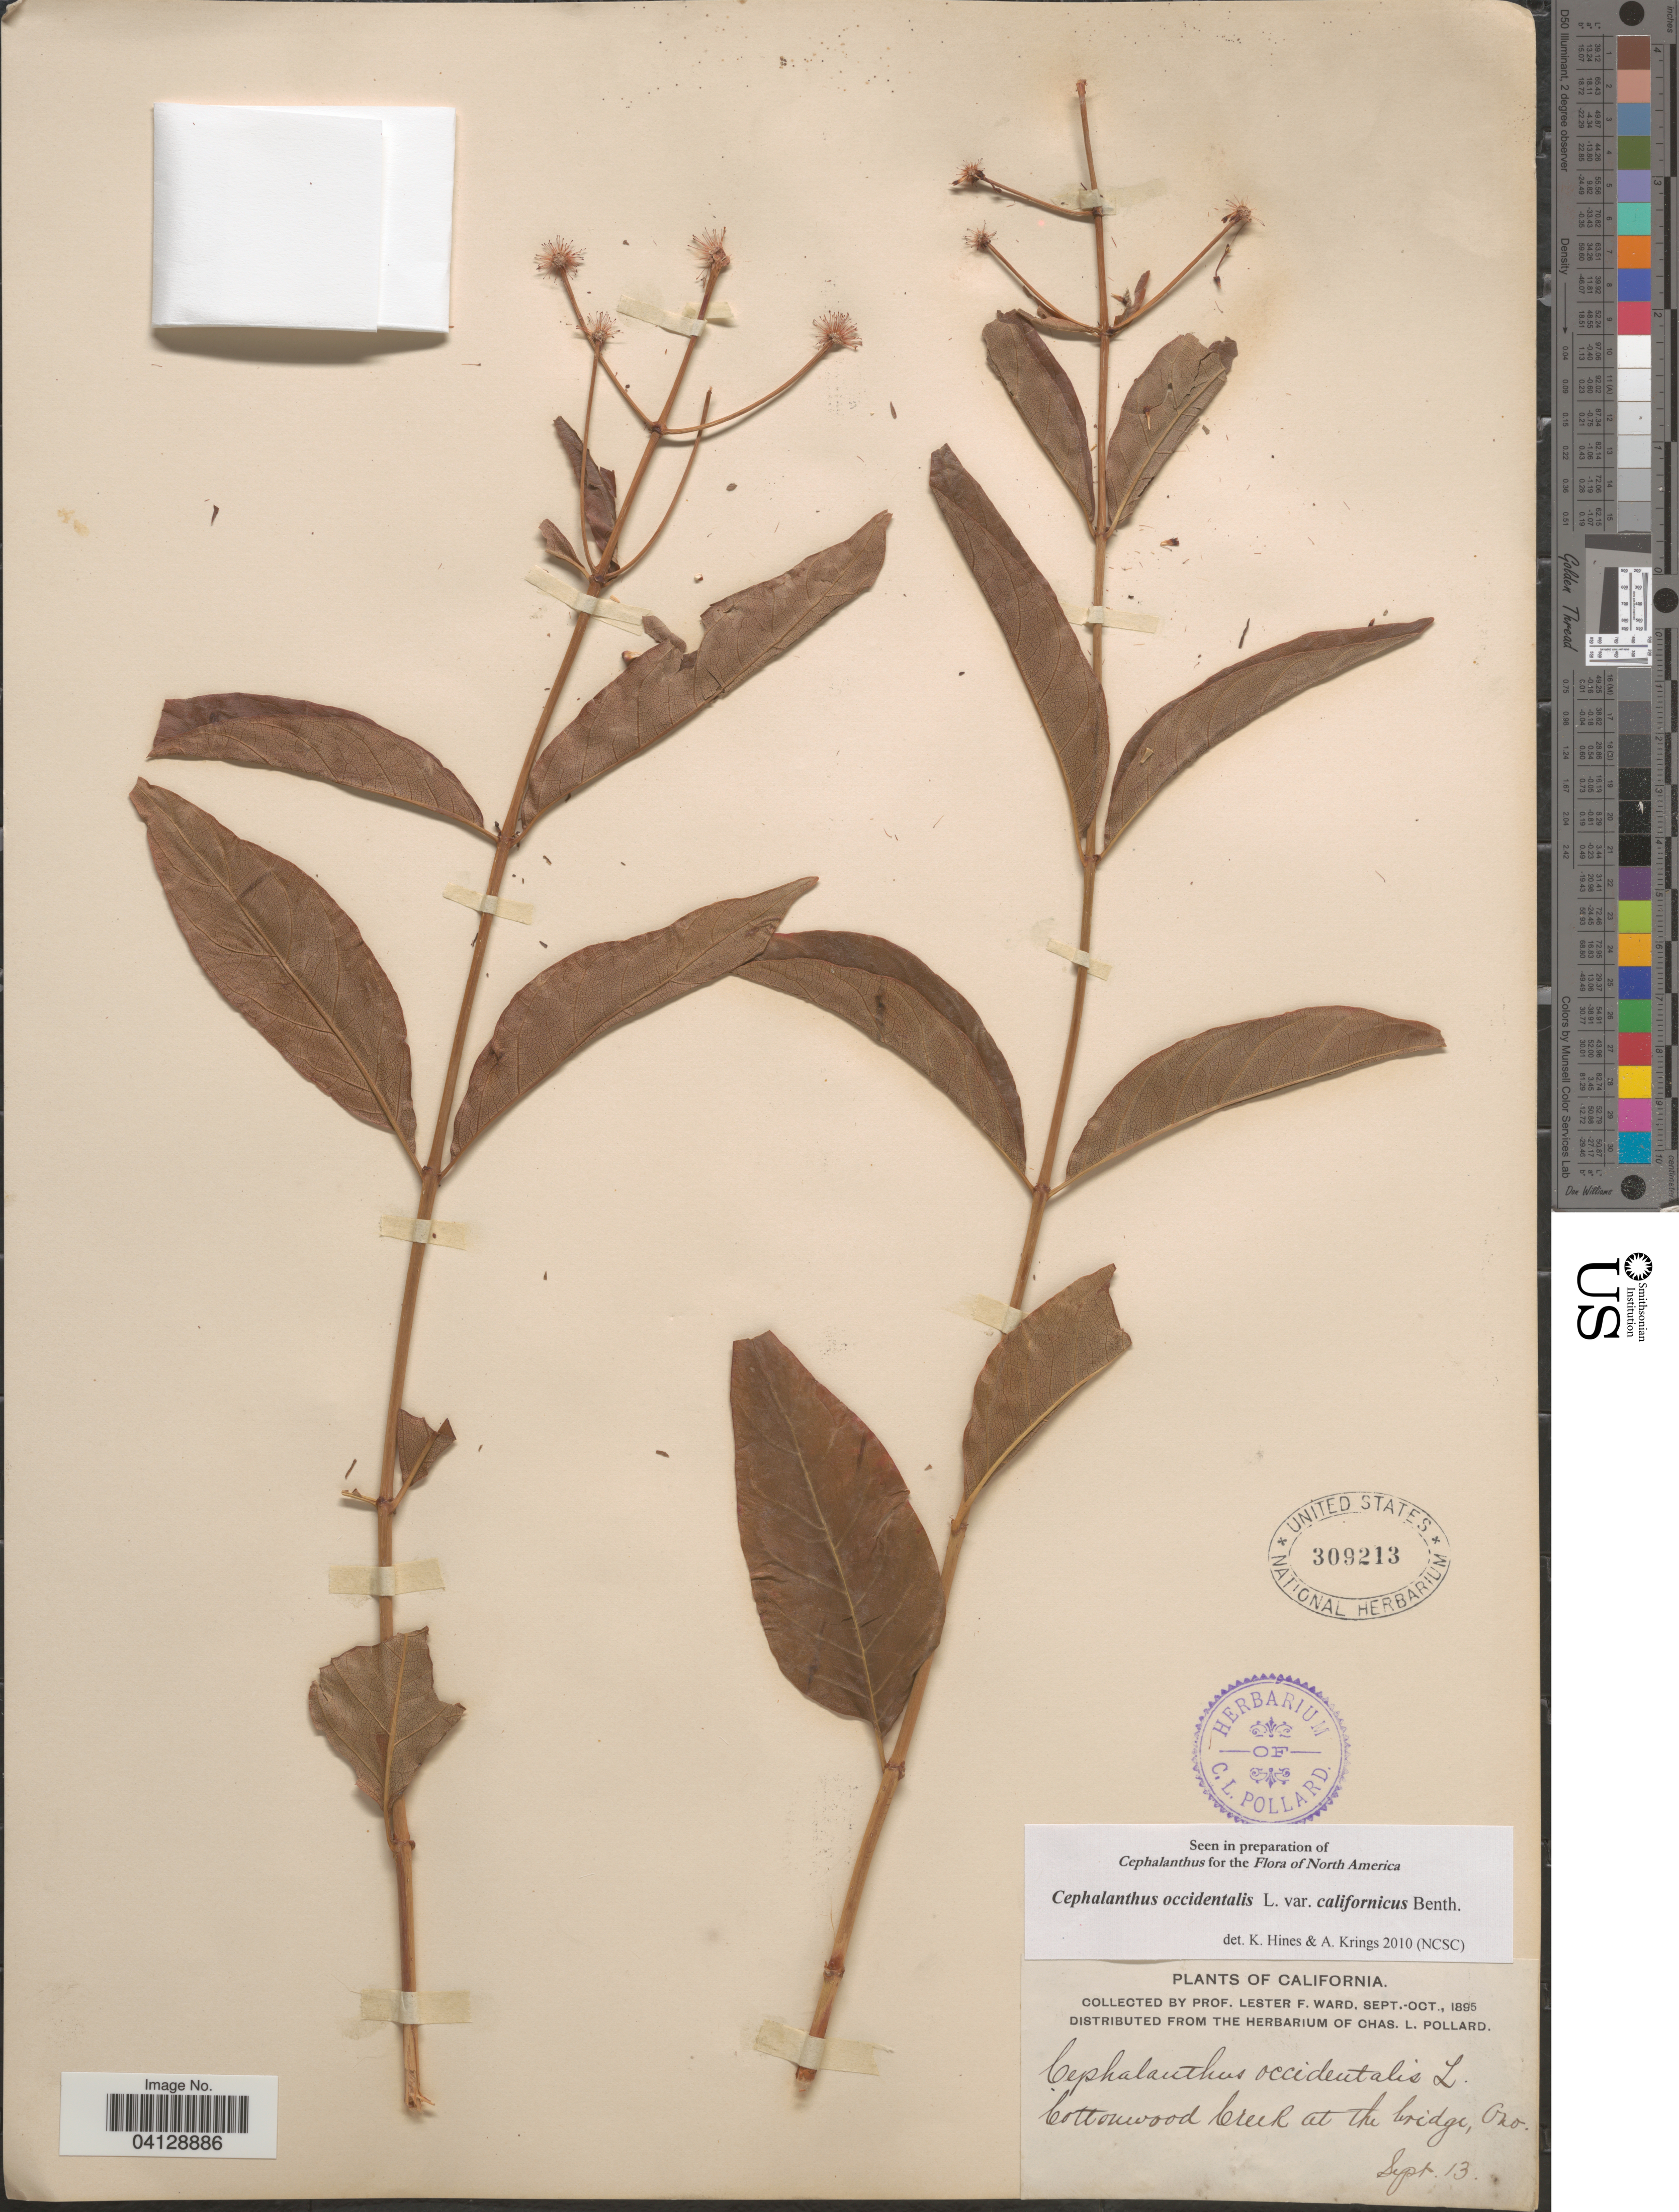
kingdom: Plantae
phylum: Tracheophyta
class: Magnoliopsida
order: Gentianales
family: Rubiaceae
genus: Cephalanthus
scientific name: Cephalanthus occidentalis var. californicus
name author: Benth.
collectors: L. F. Ward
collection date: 1895-09-13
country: United States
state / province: California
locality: Cottonwood Creek at the bridge, Ono.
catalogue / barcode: US 309213